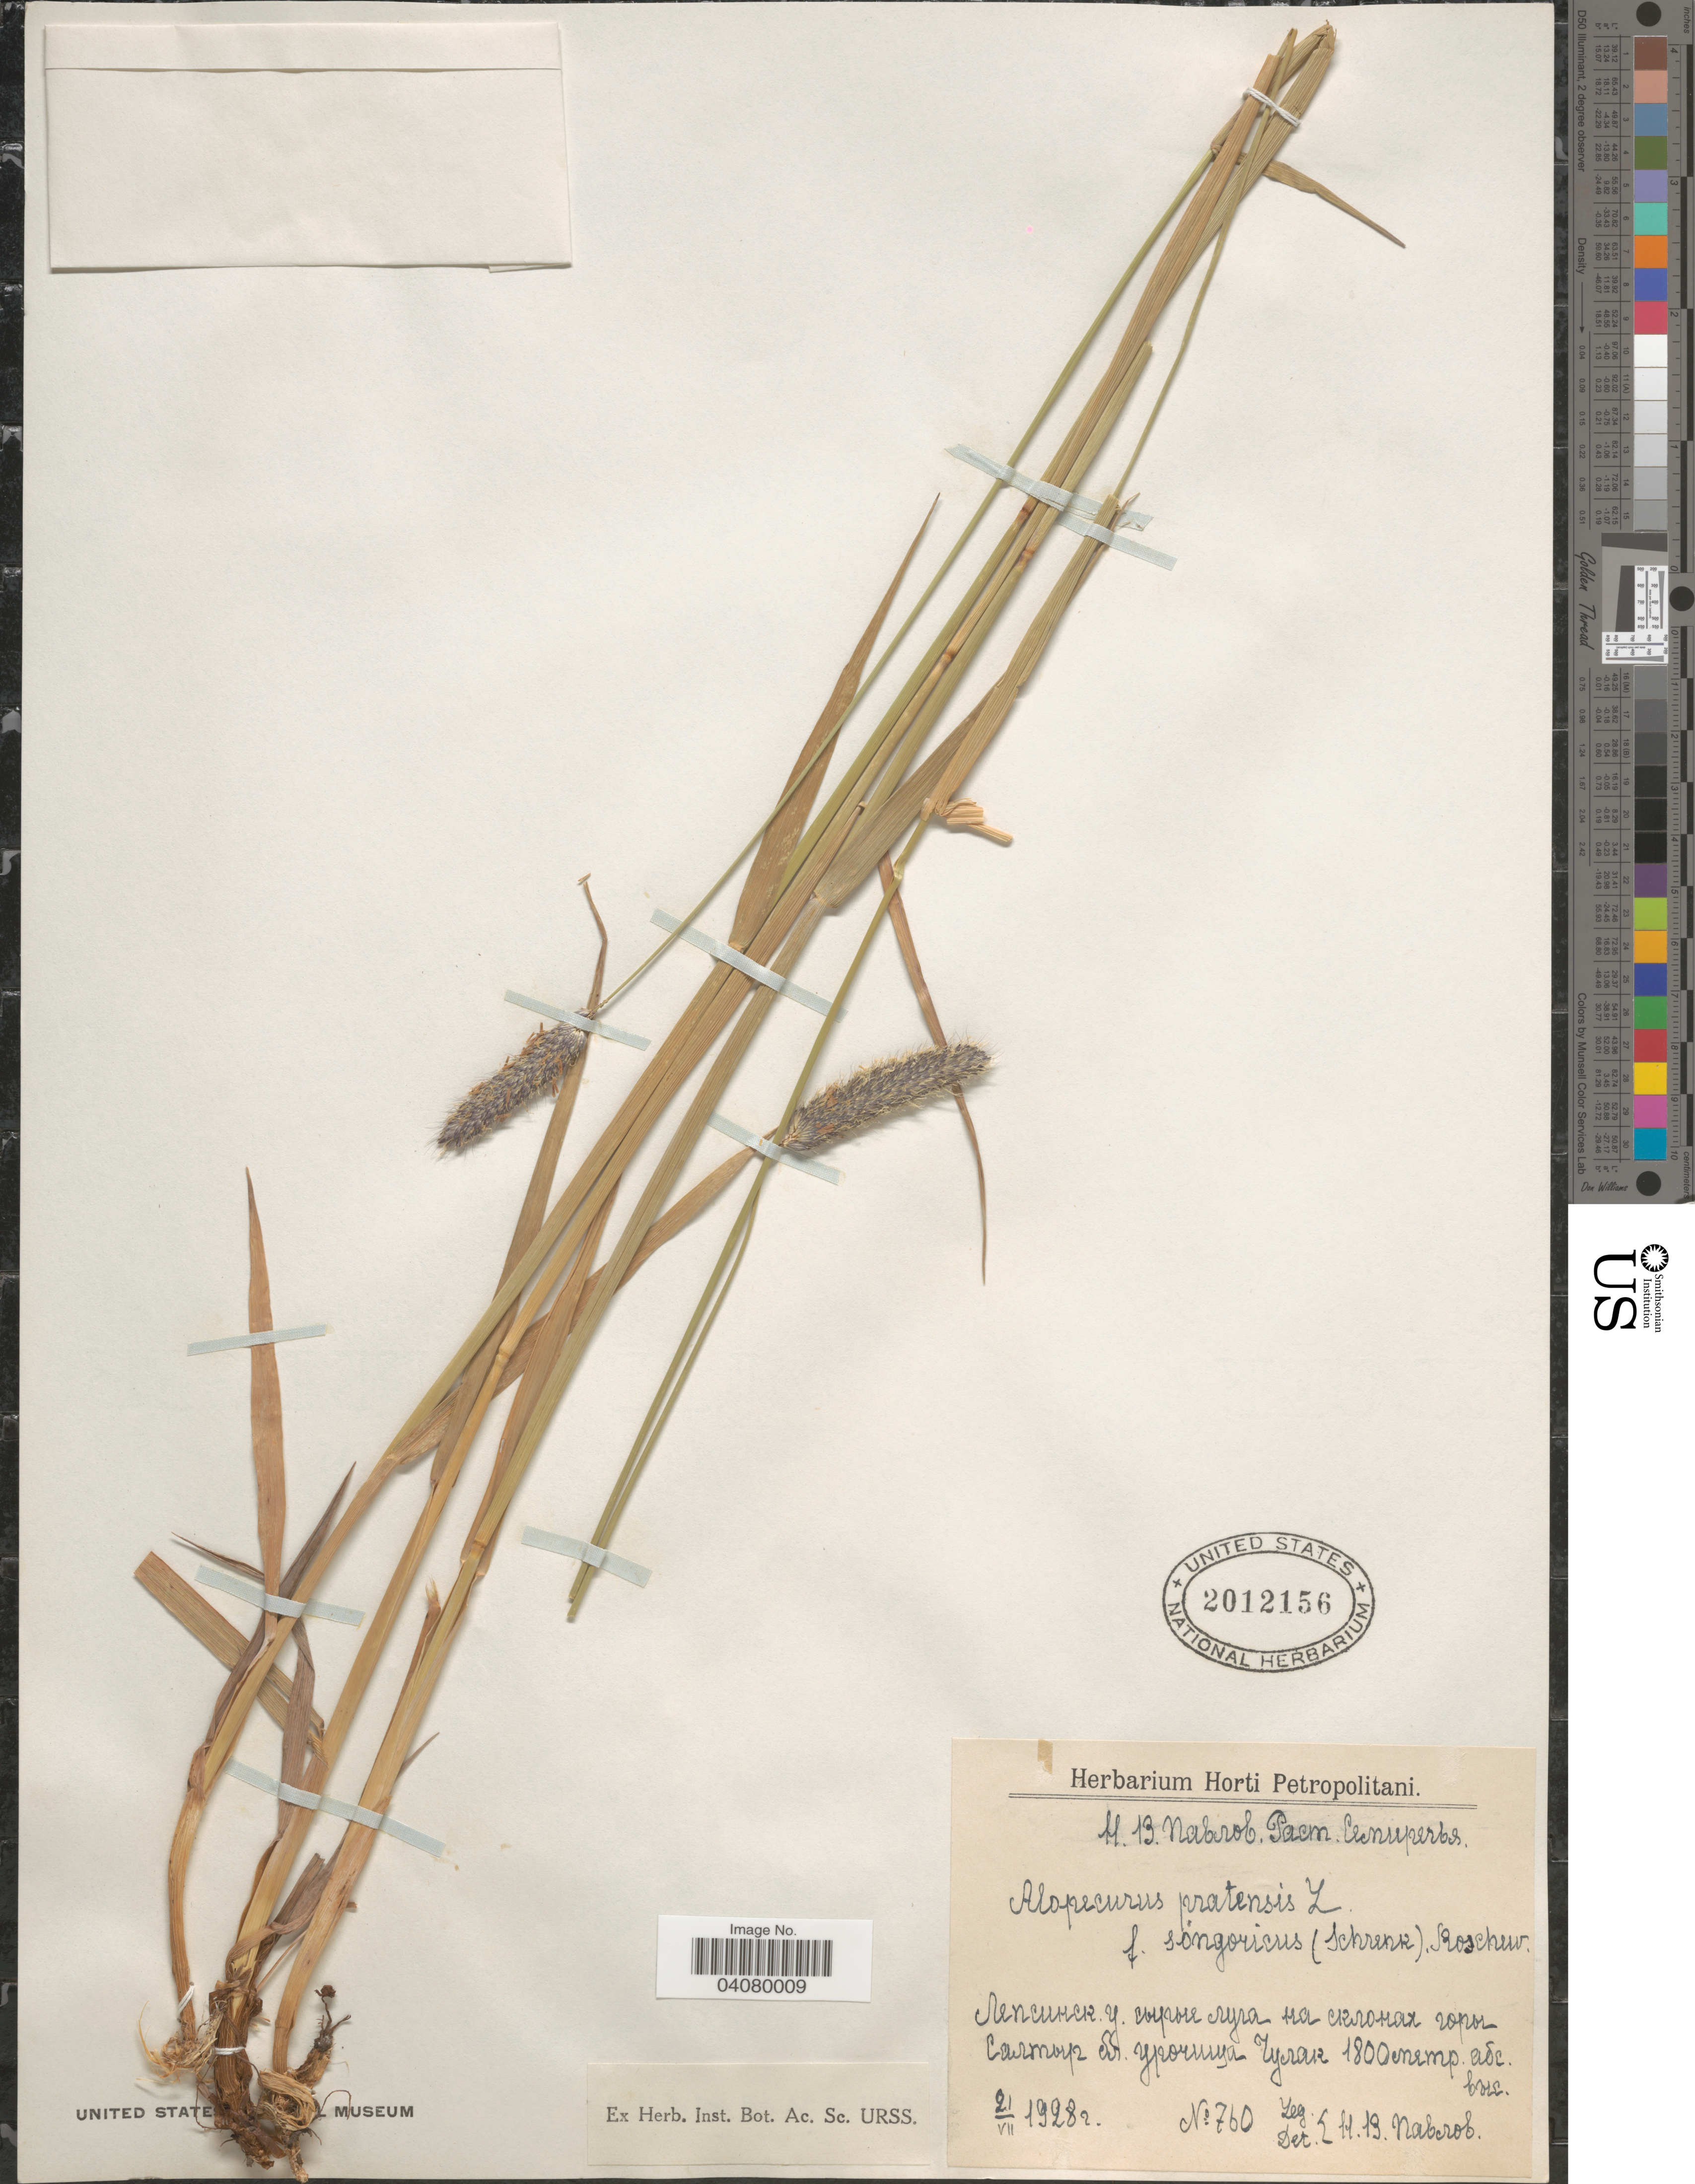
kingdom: Plantae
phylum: Tracheophyta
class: Liliopsida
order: Poales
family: Poaceae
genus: Alopecurus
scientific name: Alopecurus pratensis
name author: L.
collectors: N. Pavlov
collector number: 760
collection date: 1928-07-21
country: Kazakhstan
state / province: Almaty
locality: Chulak Mts, Saltyr Mt.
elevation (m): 1800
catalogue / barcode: US 2012156